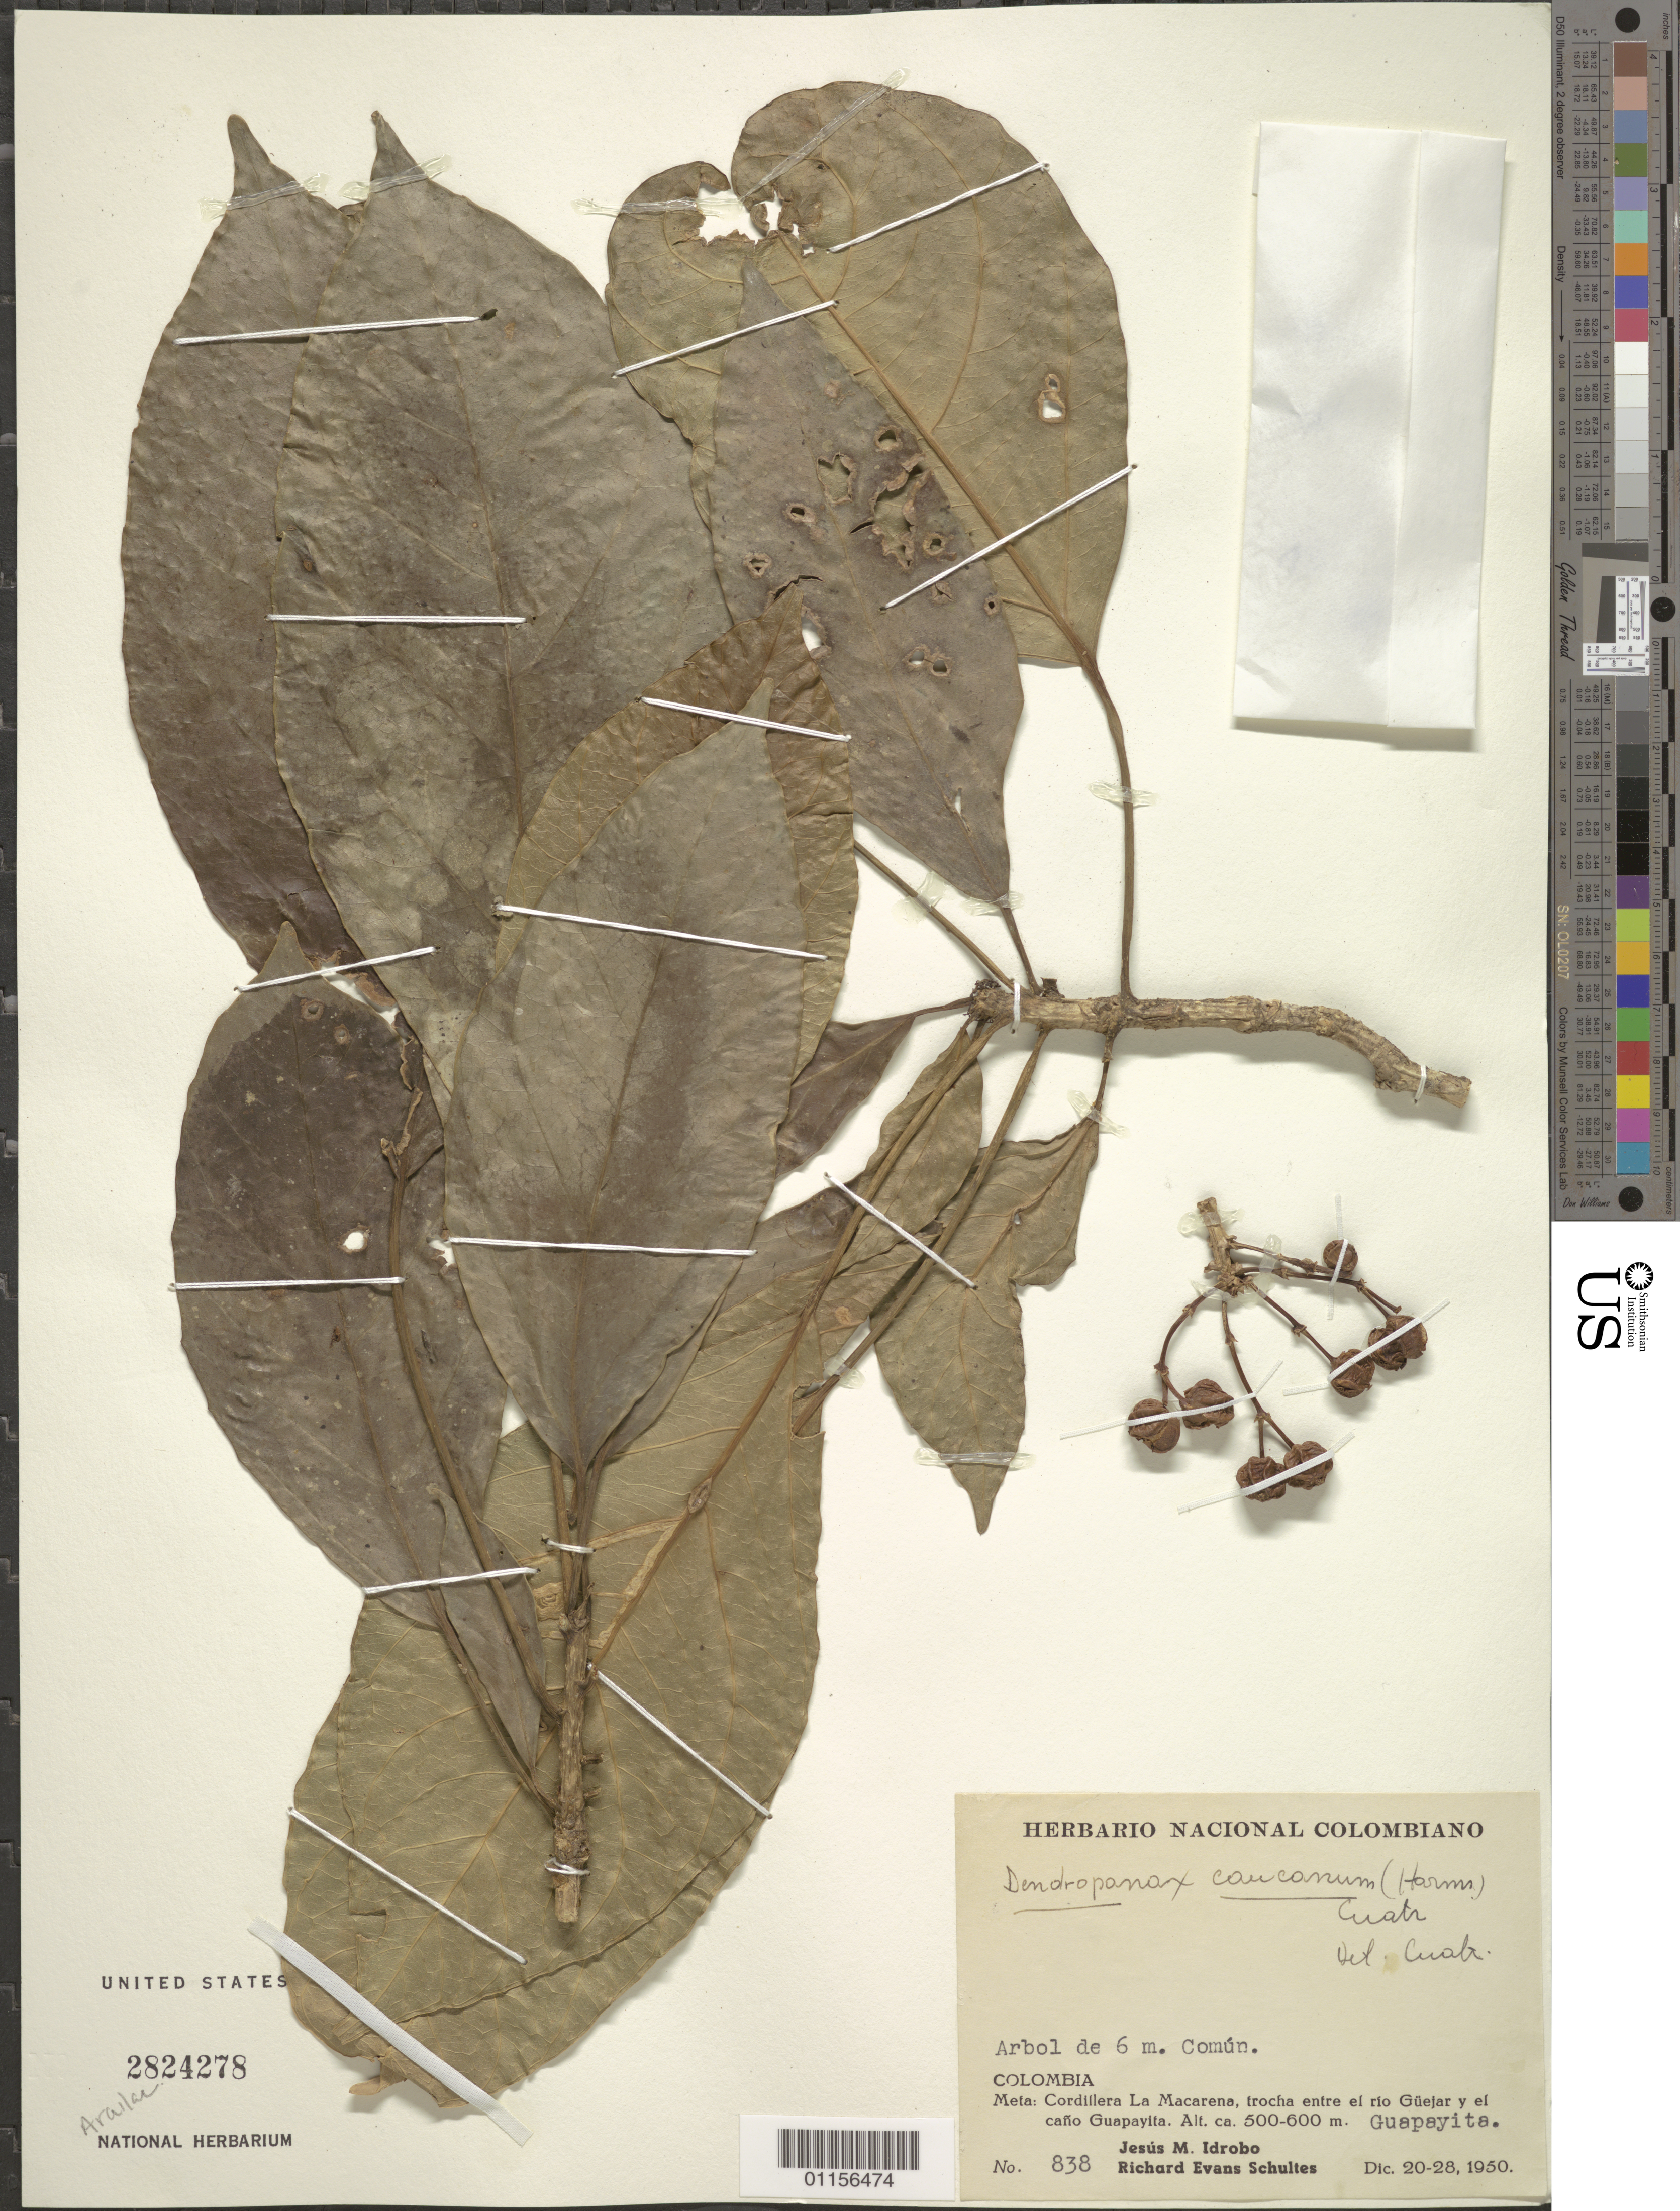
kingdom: Plantae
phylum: Tracheophyta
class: Magnoliopsida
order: Apiales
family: Araliaceae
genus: Dendropanax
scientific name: Dendropanax caucanus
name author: (Harms) Harms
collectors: J. M. Idrobo & R. E. Schultes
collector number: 838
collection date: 1950-12-20/1950-12-28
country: Colombia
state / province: Meta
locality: Cordillera La Macarena, trocha entre el rio Guejar y el cano Guapayita. Guapayita.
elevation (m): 500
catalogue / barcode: US 2824278